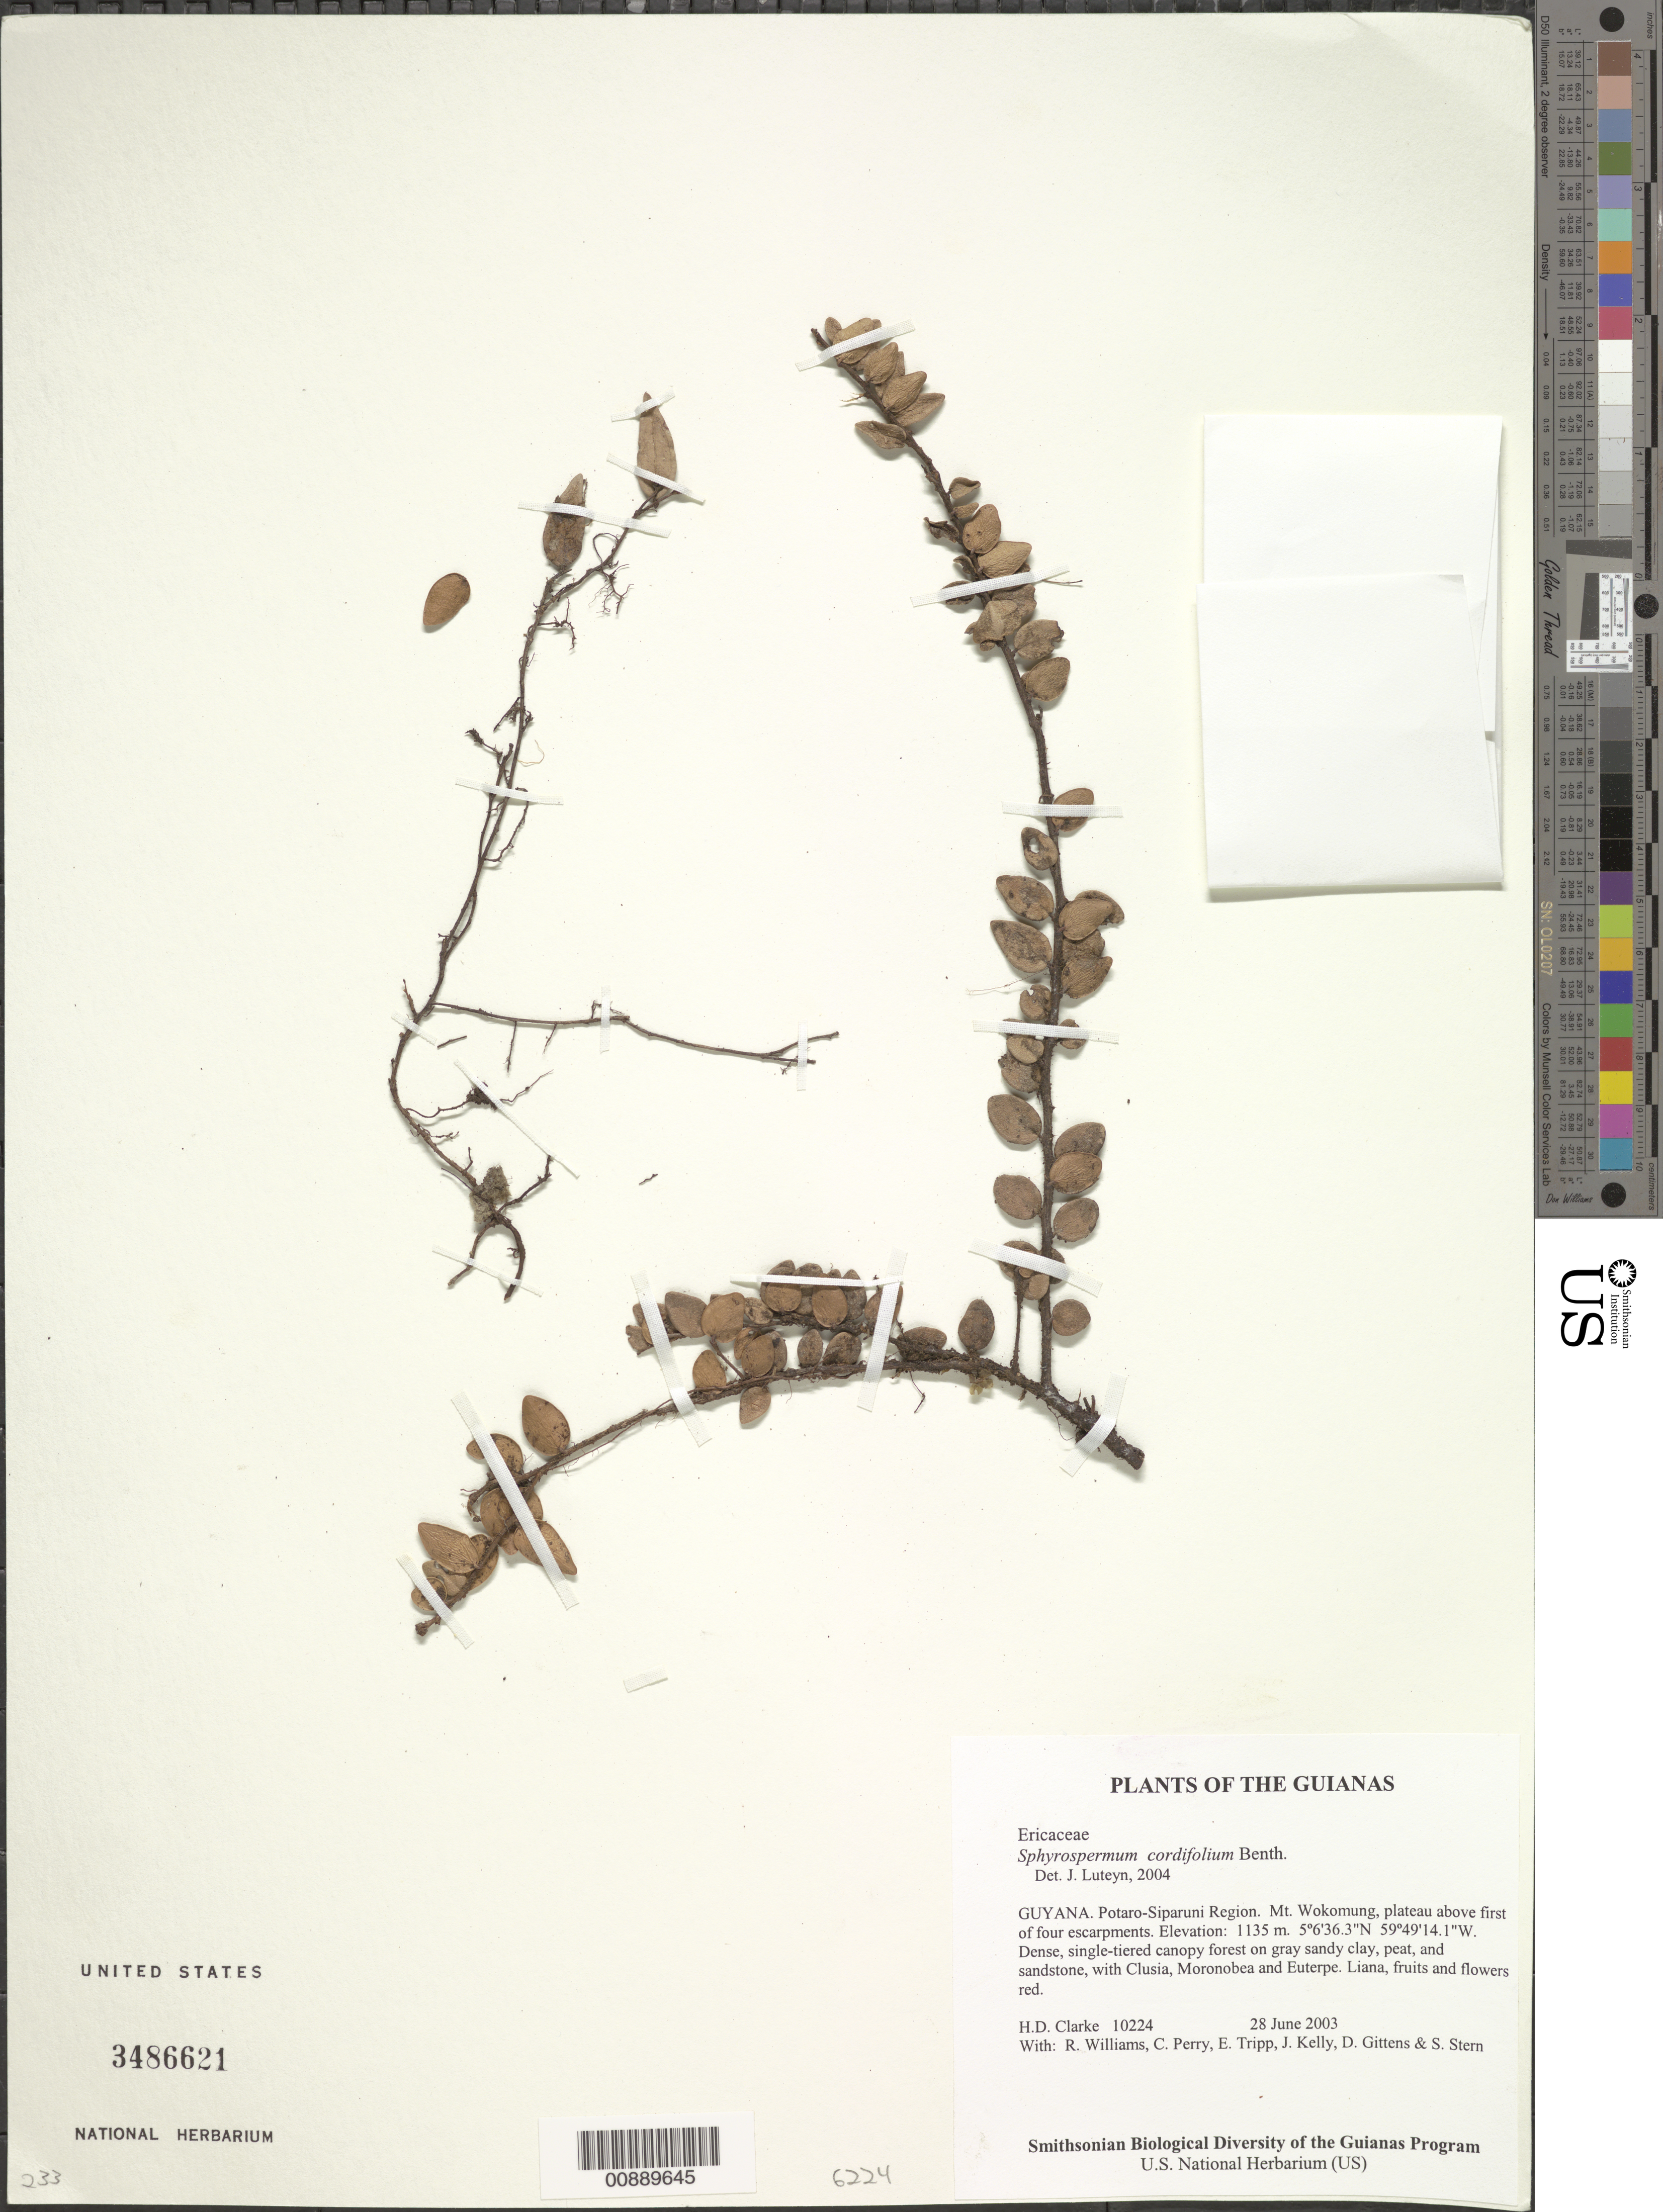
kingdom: Plantae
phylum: Tracheophyta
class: Magnoliopsida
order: Ericales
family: Ericaceae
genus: Sphyrospermum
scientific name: Sphyrospermum cordifolium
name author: Benth.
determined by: Luteyn, J. L.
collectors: H. D. Clarke, R. Williams, C. Perry, E. Tripp, J. Kelly, D. Gittens & S. R. Stern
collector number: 10224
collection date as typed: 28 June 2003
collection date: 2003-06-28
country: Guyana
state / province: Potaro-Siparuni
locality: Mt. Wokomung, plateau above first of four escarpments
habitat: Dense, single-tiered canopy forest on gray sandy clay, peat, and sandstone, with Clusia, Moronobea and Euterpe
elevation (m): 1135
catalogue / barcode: US 3486621